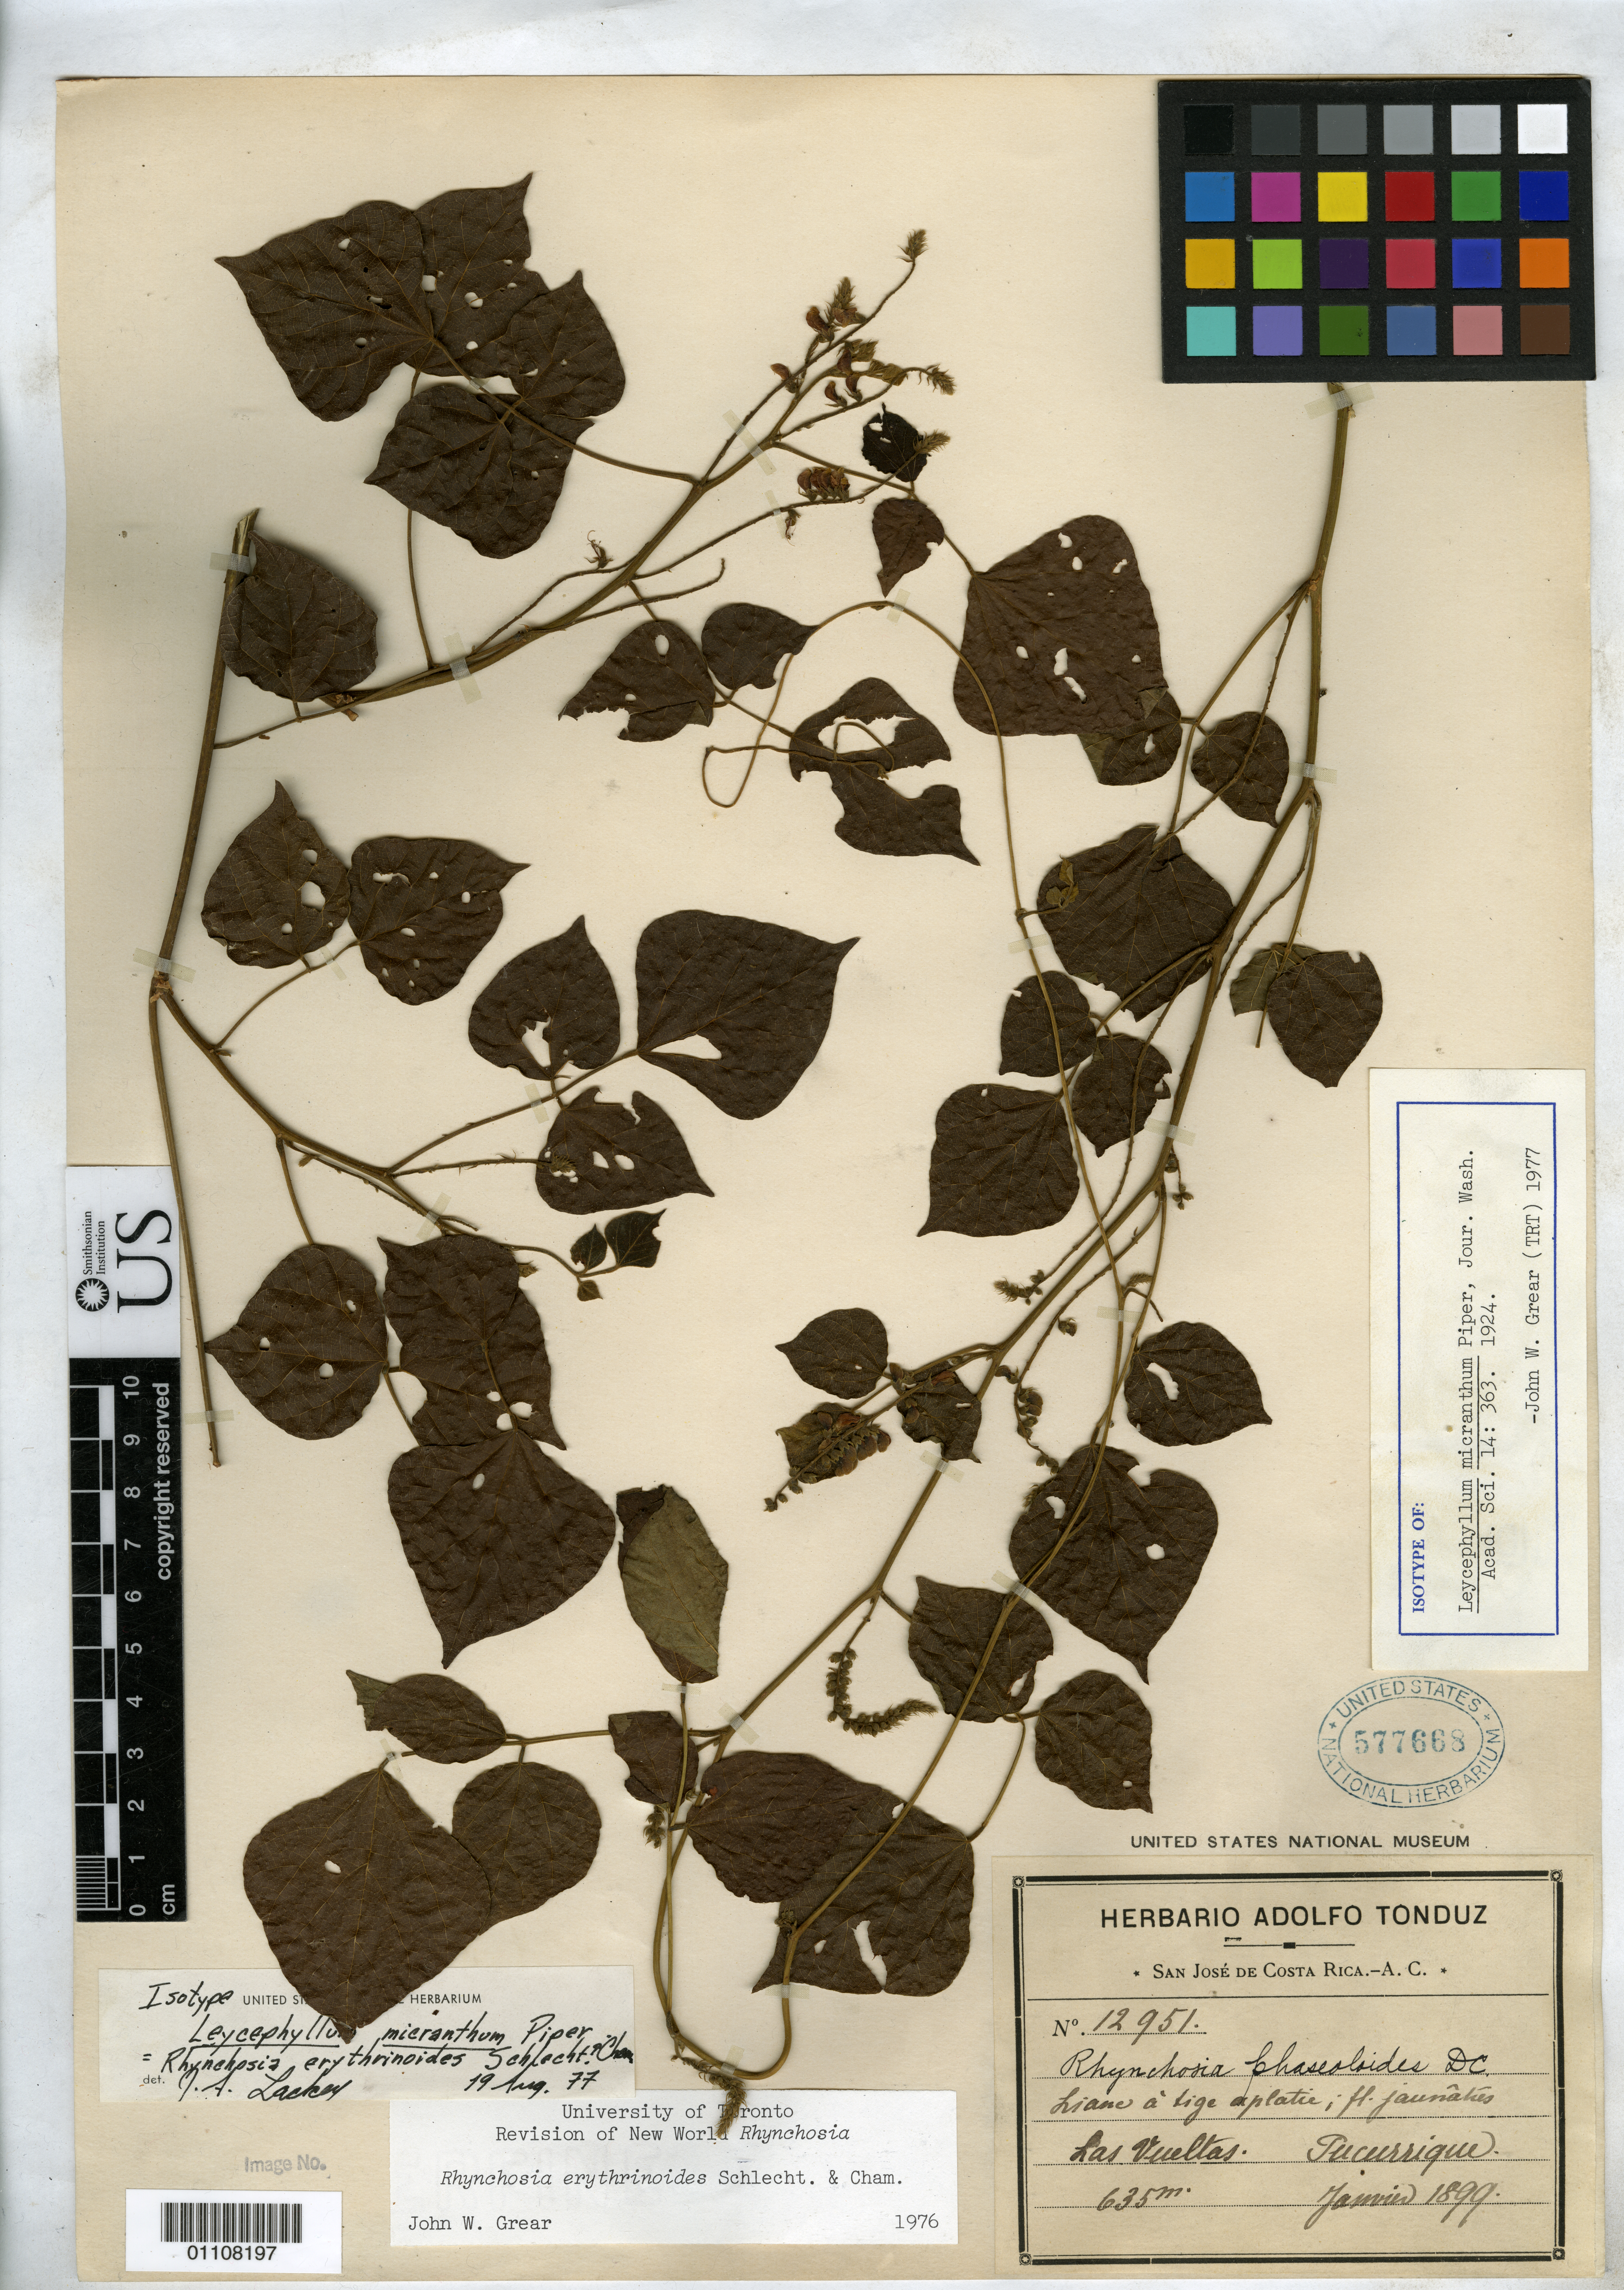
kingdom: Plantae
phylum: Tracheophyta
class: Magnoliopsida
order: Fabales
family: Fabaceae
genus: Leycephyllum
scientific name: Leycephyllum micranthum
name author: Piper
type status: Isotype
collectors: A. Tonduz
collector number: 12951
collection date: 1899-01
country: Costa Rica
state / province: San Jose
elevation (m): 635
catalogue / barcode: US 577668